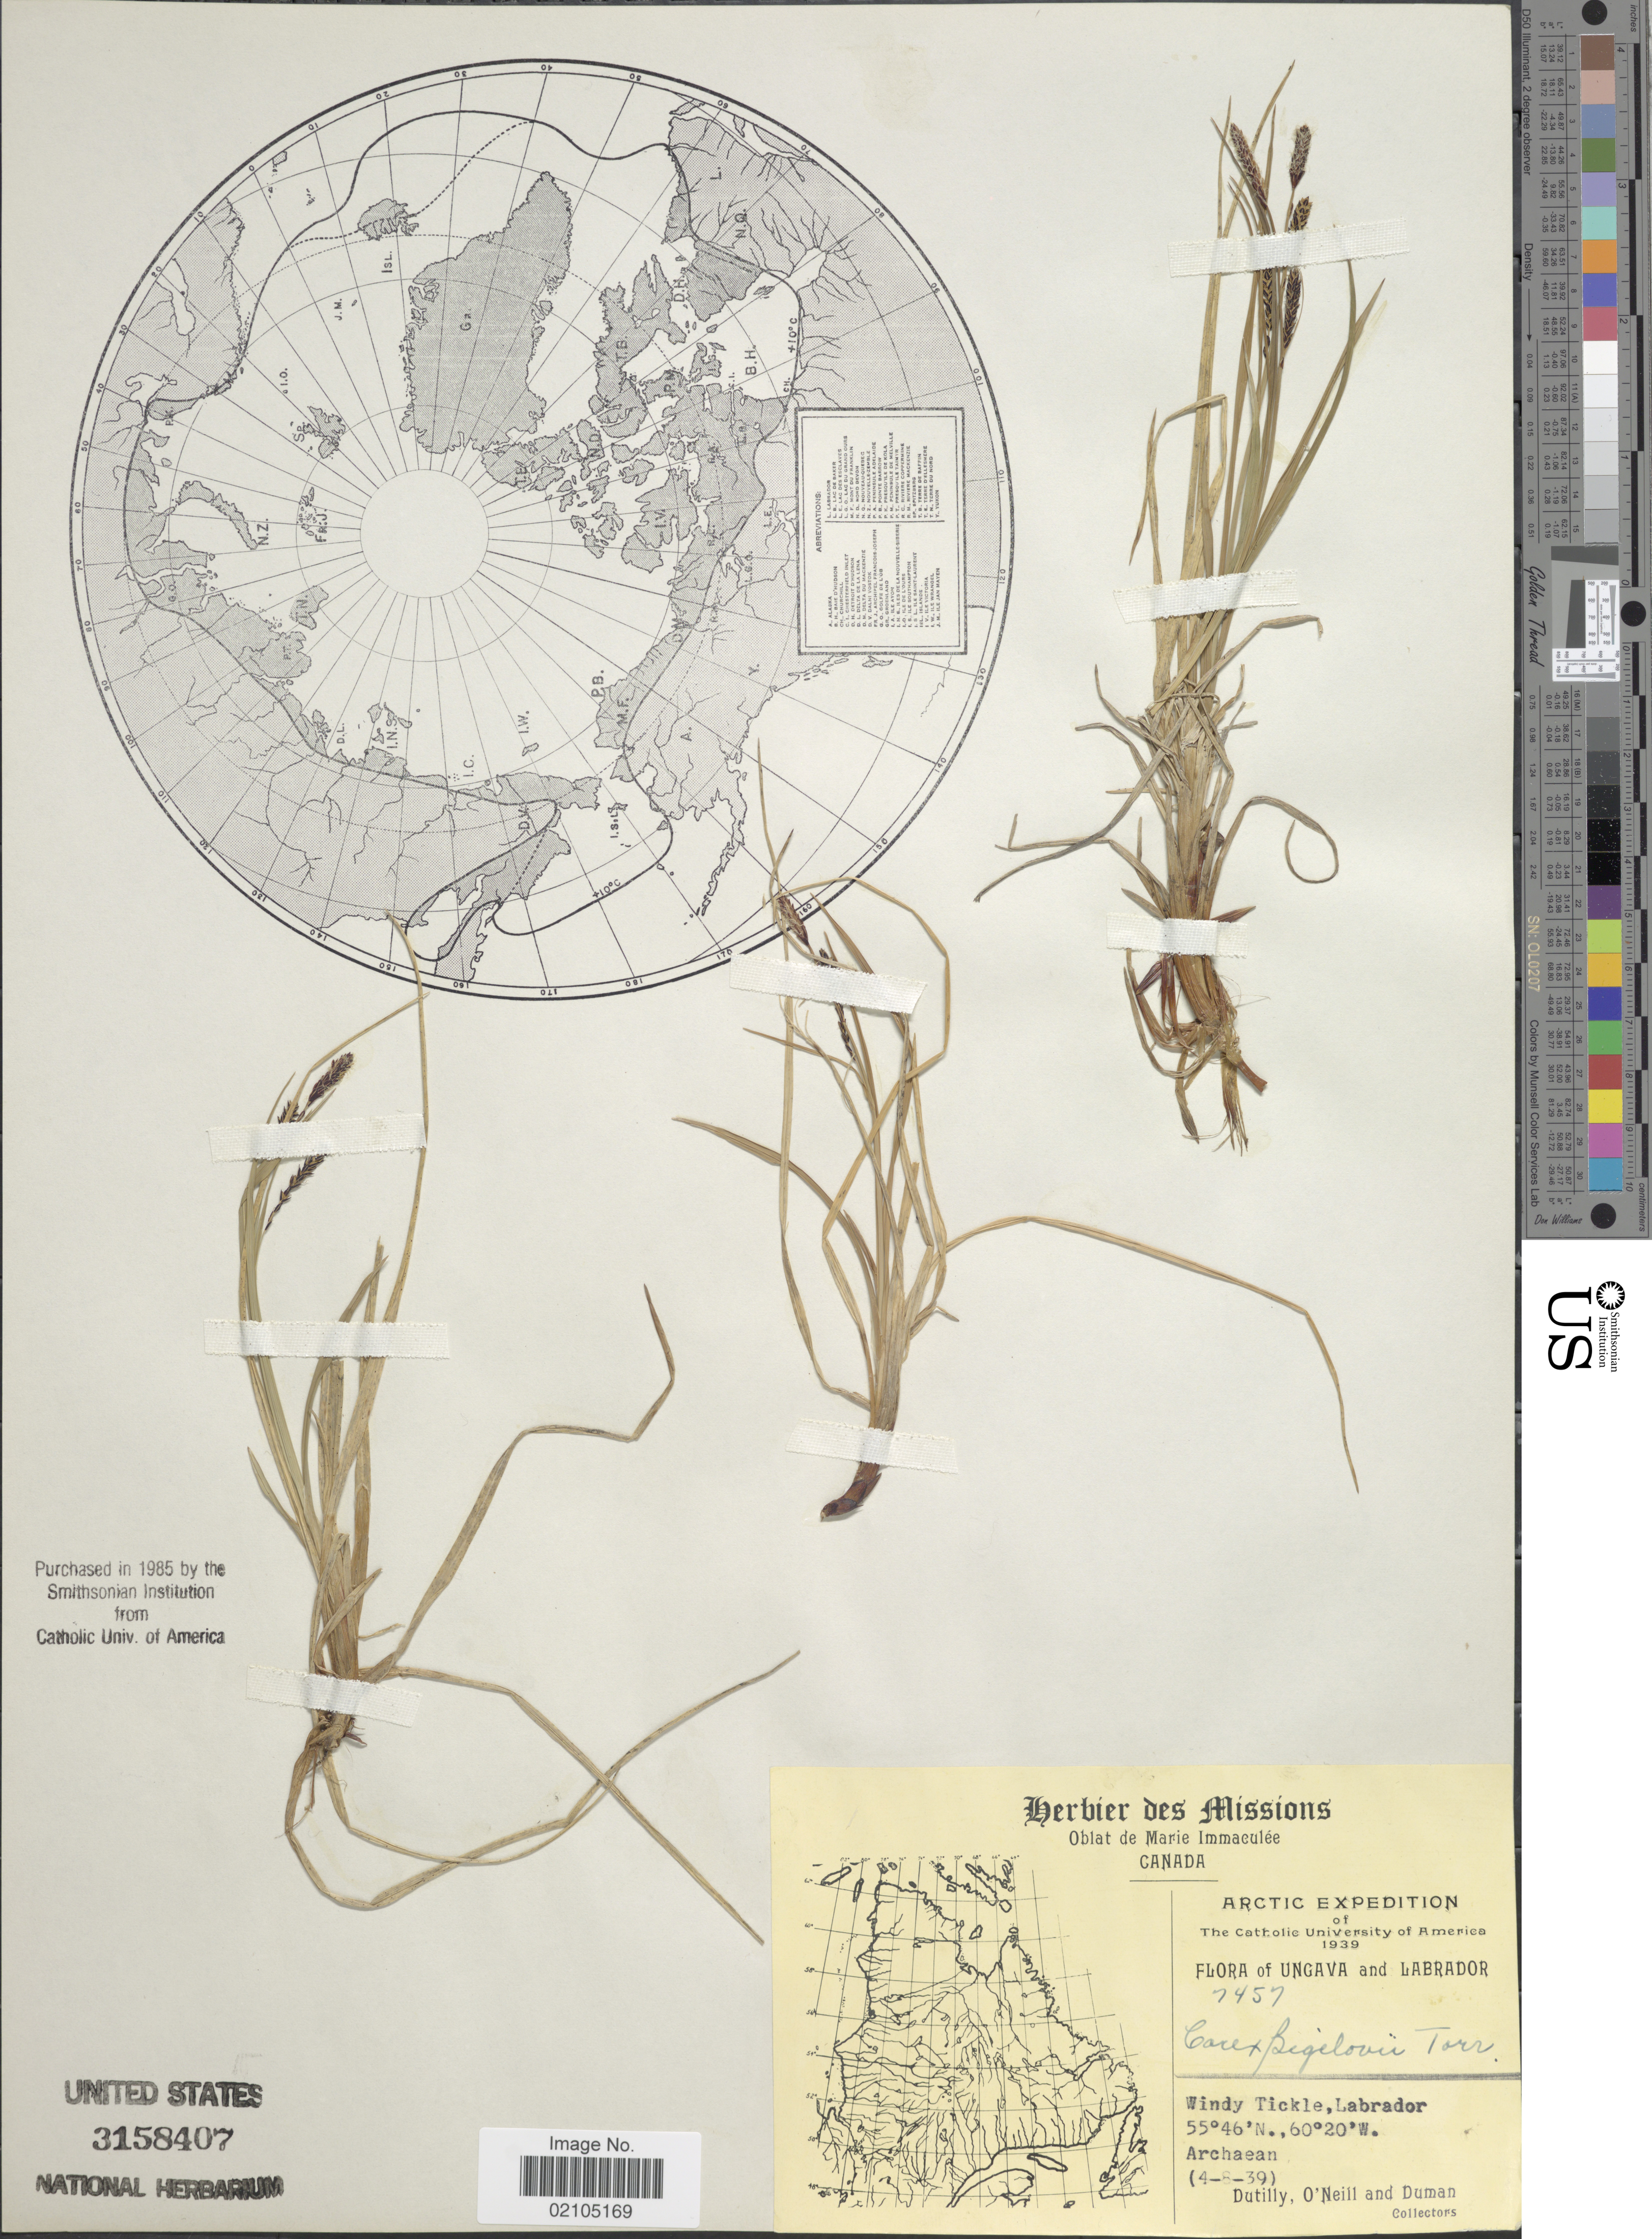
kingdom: Plantae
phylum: Tracheophyta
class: Liliopsida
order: Poales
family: Cyperaceae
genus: Carex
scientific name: Carex bigelowii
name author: Torr. ex Schwein.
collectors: -. Dutilly, -. O'Neill & -. Duman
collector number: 7457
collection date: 1939-08-04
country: Canada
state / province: Newfoundland and Labrador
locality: Windy Tickle, Labrador. Archaean, Arctic.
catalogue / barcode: US 3158407